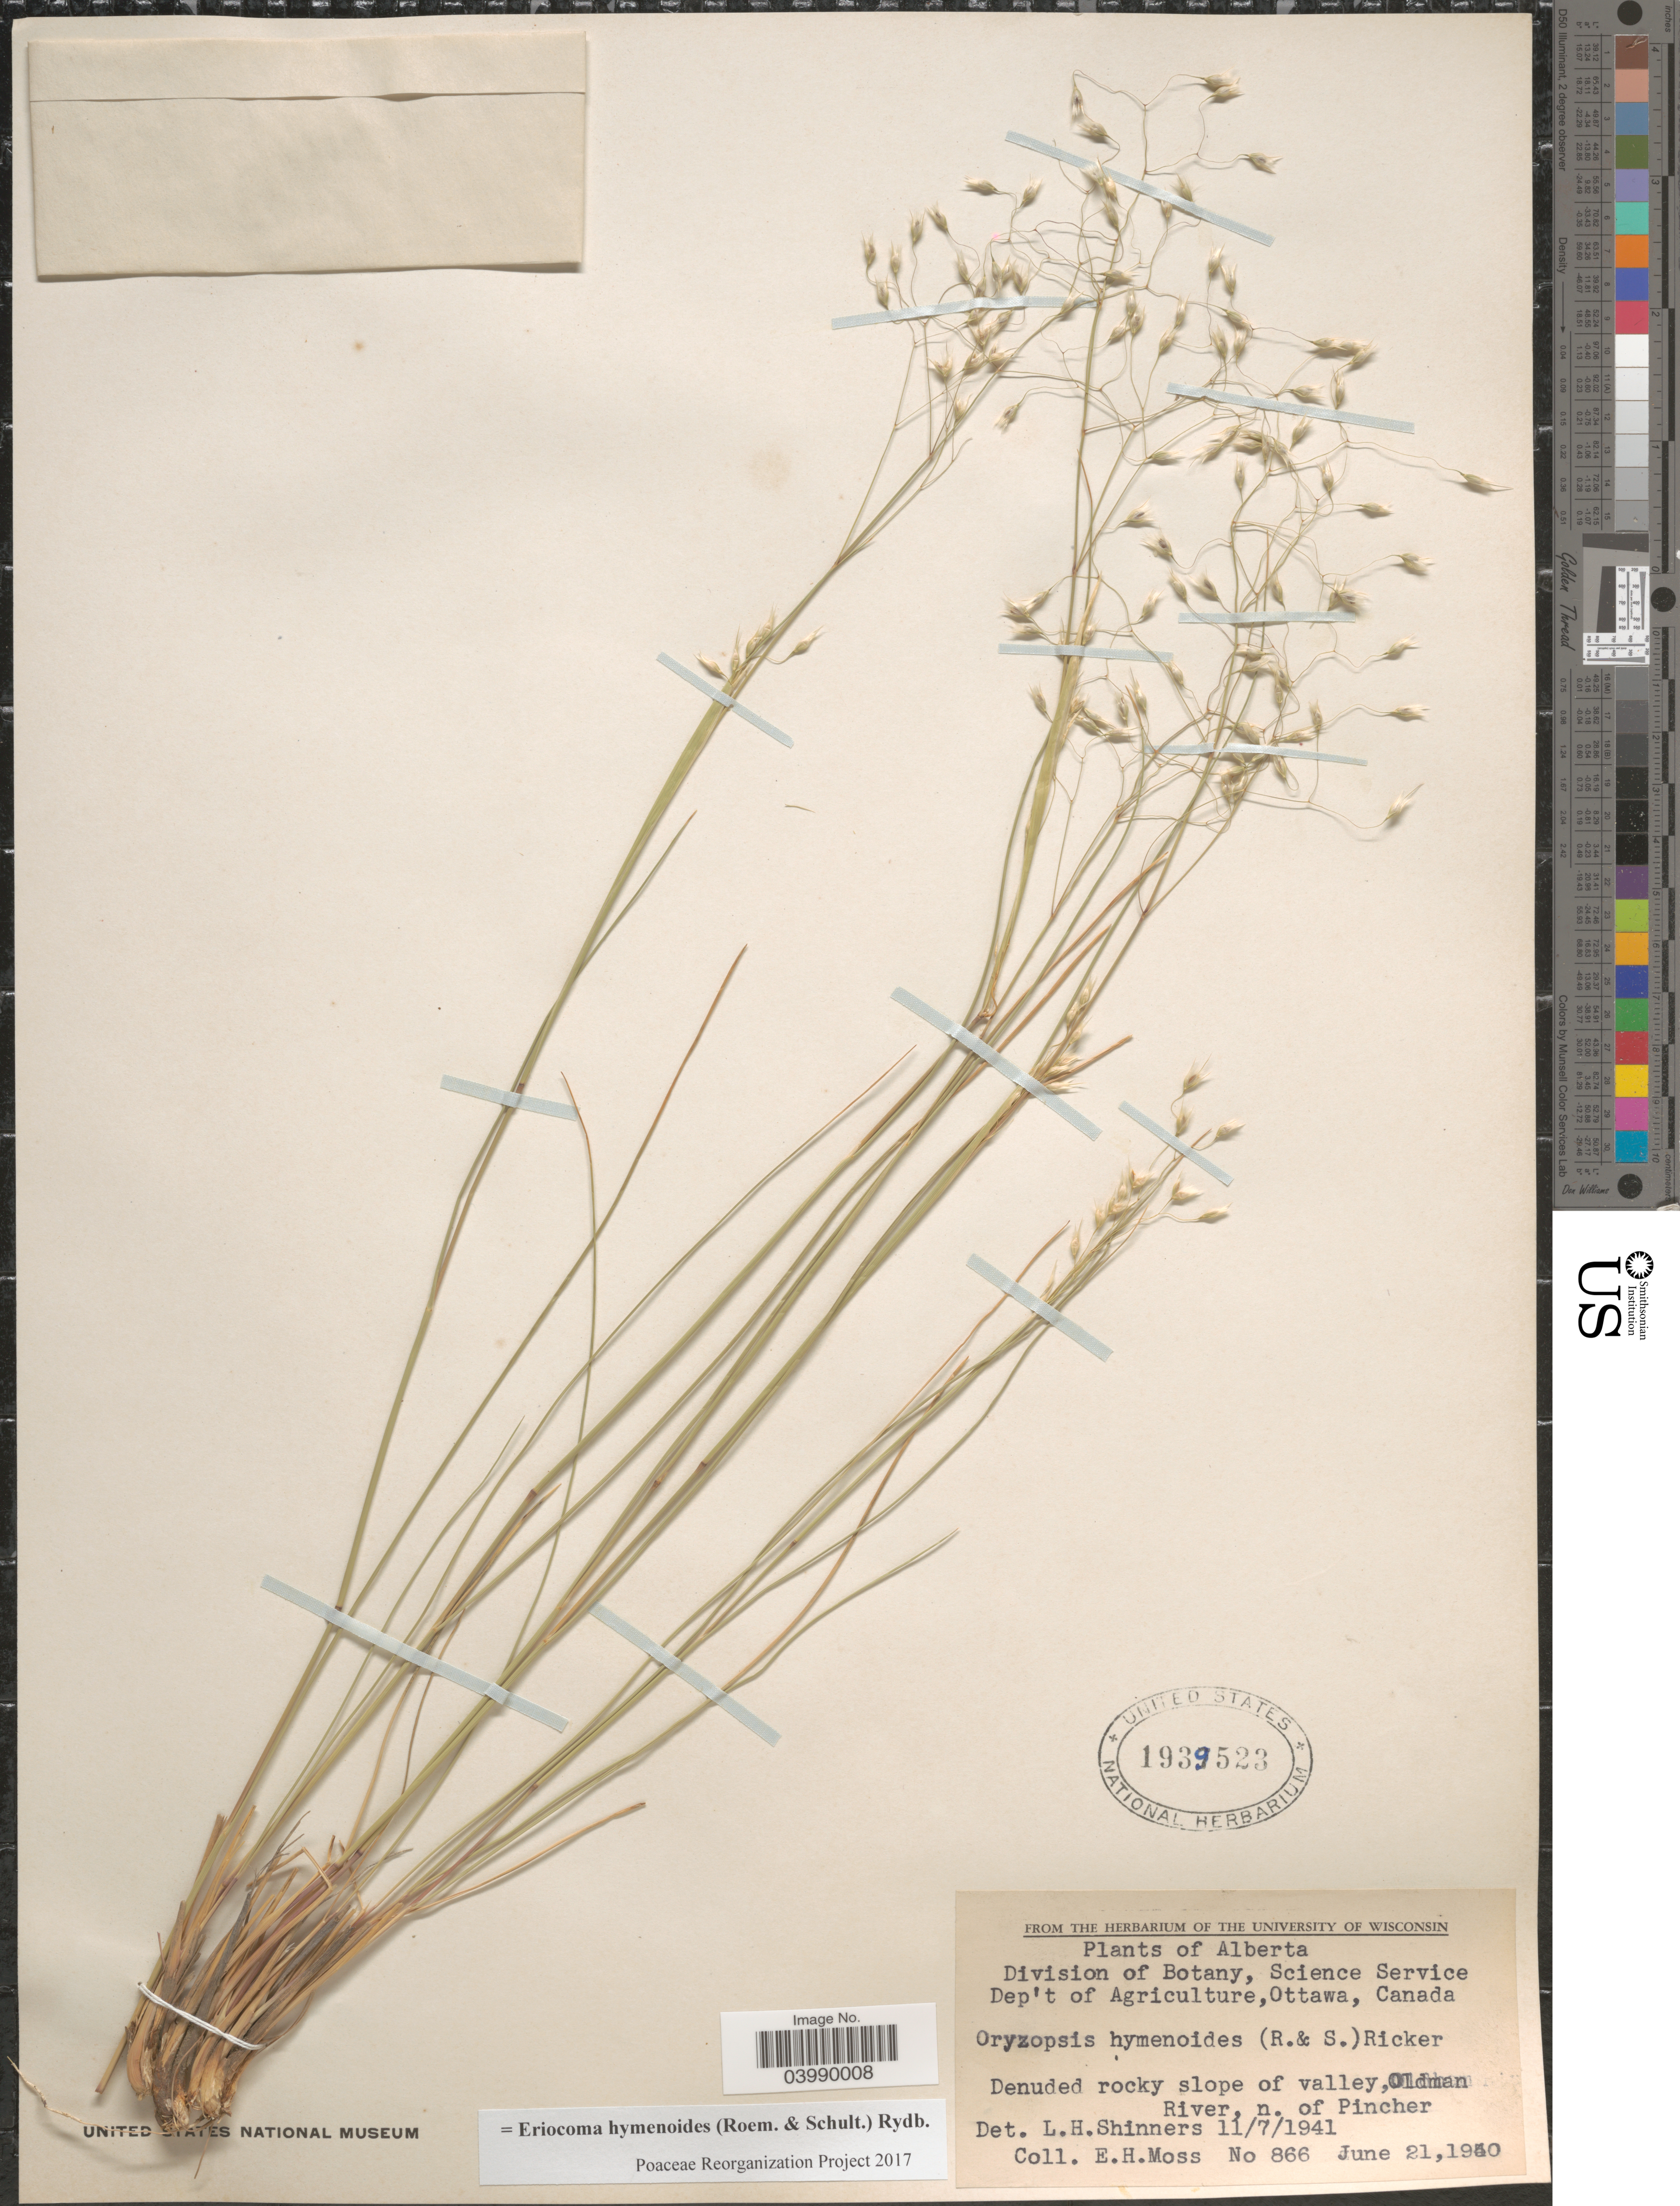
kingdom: Plantae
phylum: Tracheophyta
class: Liliopsida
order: Poales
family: Poaceae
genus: Eriocoma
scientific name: Eriocoma hymenoides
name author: (Roem. & Schult.) Rydb.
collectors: E. Moss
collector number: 866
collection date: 1950-06-21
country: Canada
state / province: Alberta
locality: Oldman River, n. of Pincher.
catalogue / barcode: US 1939523